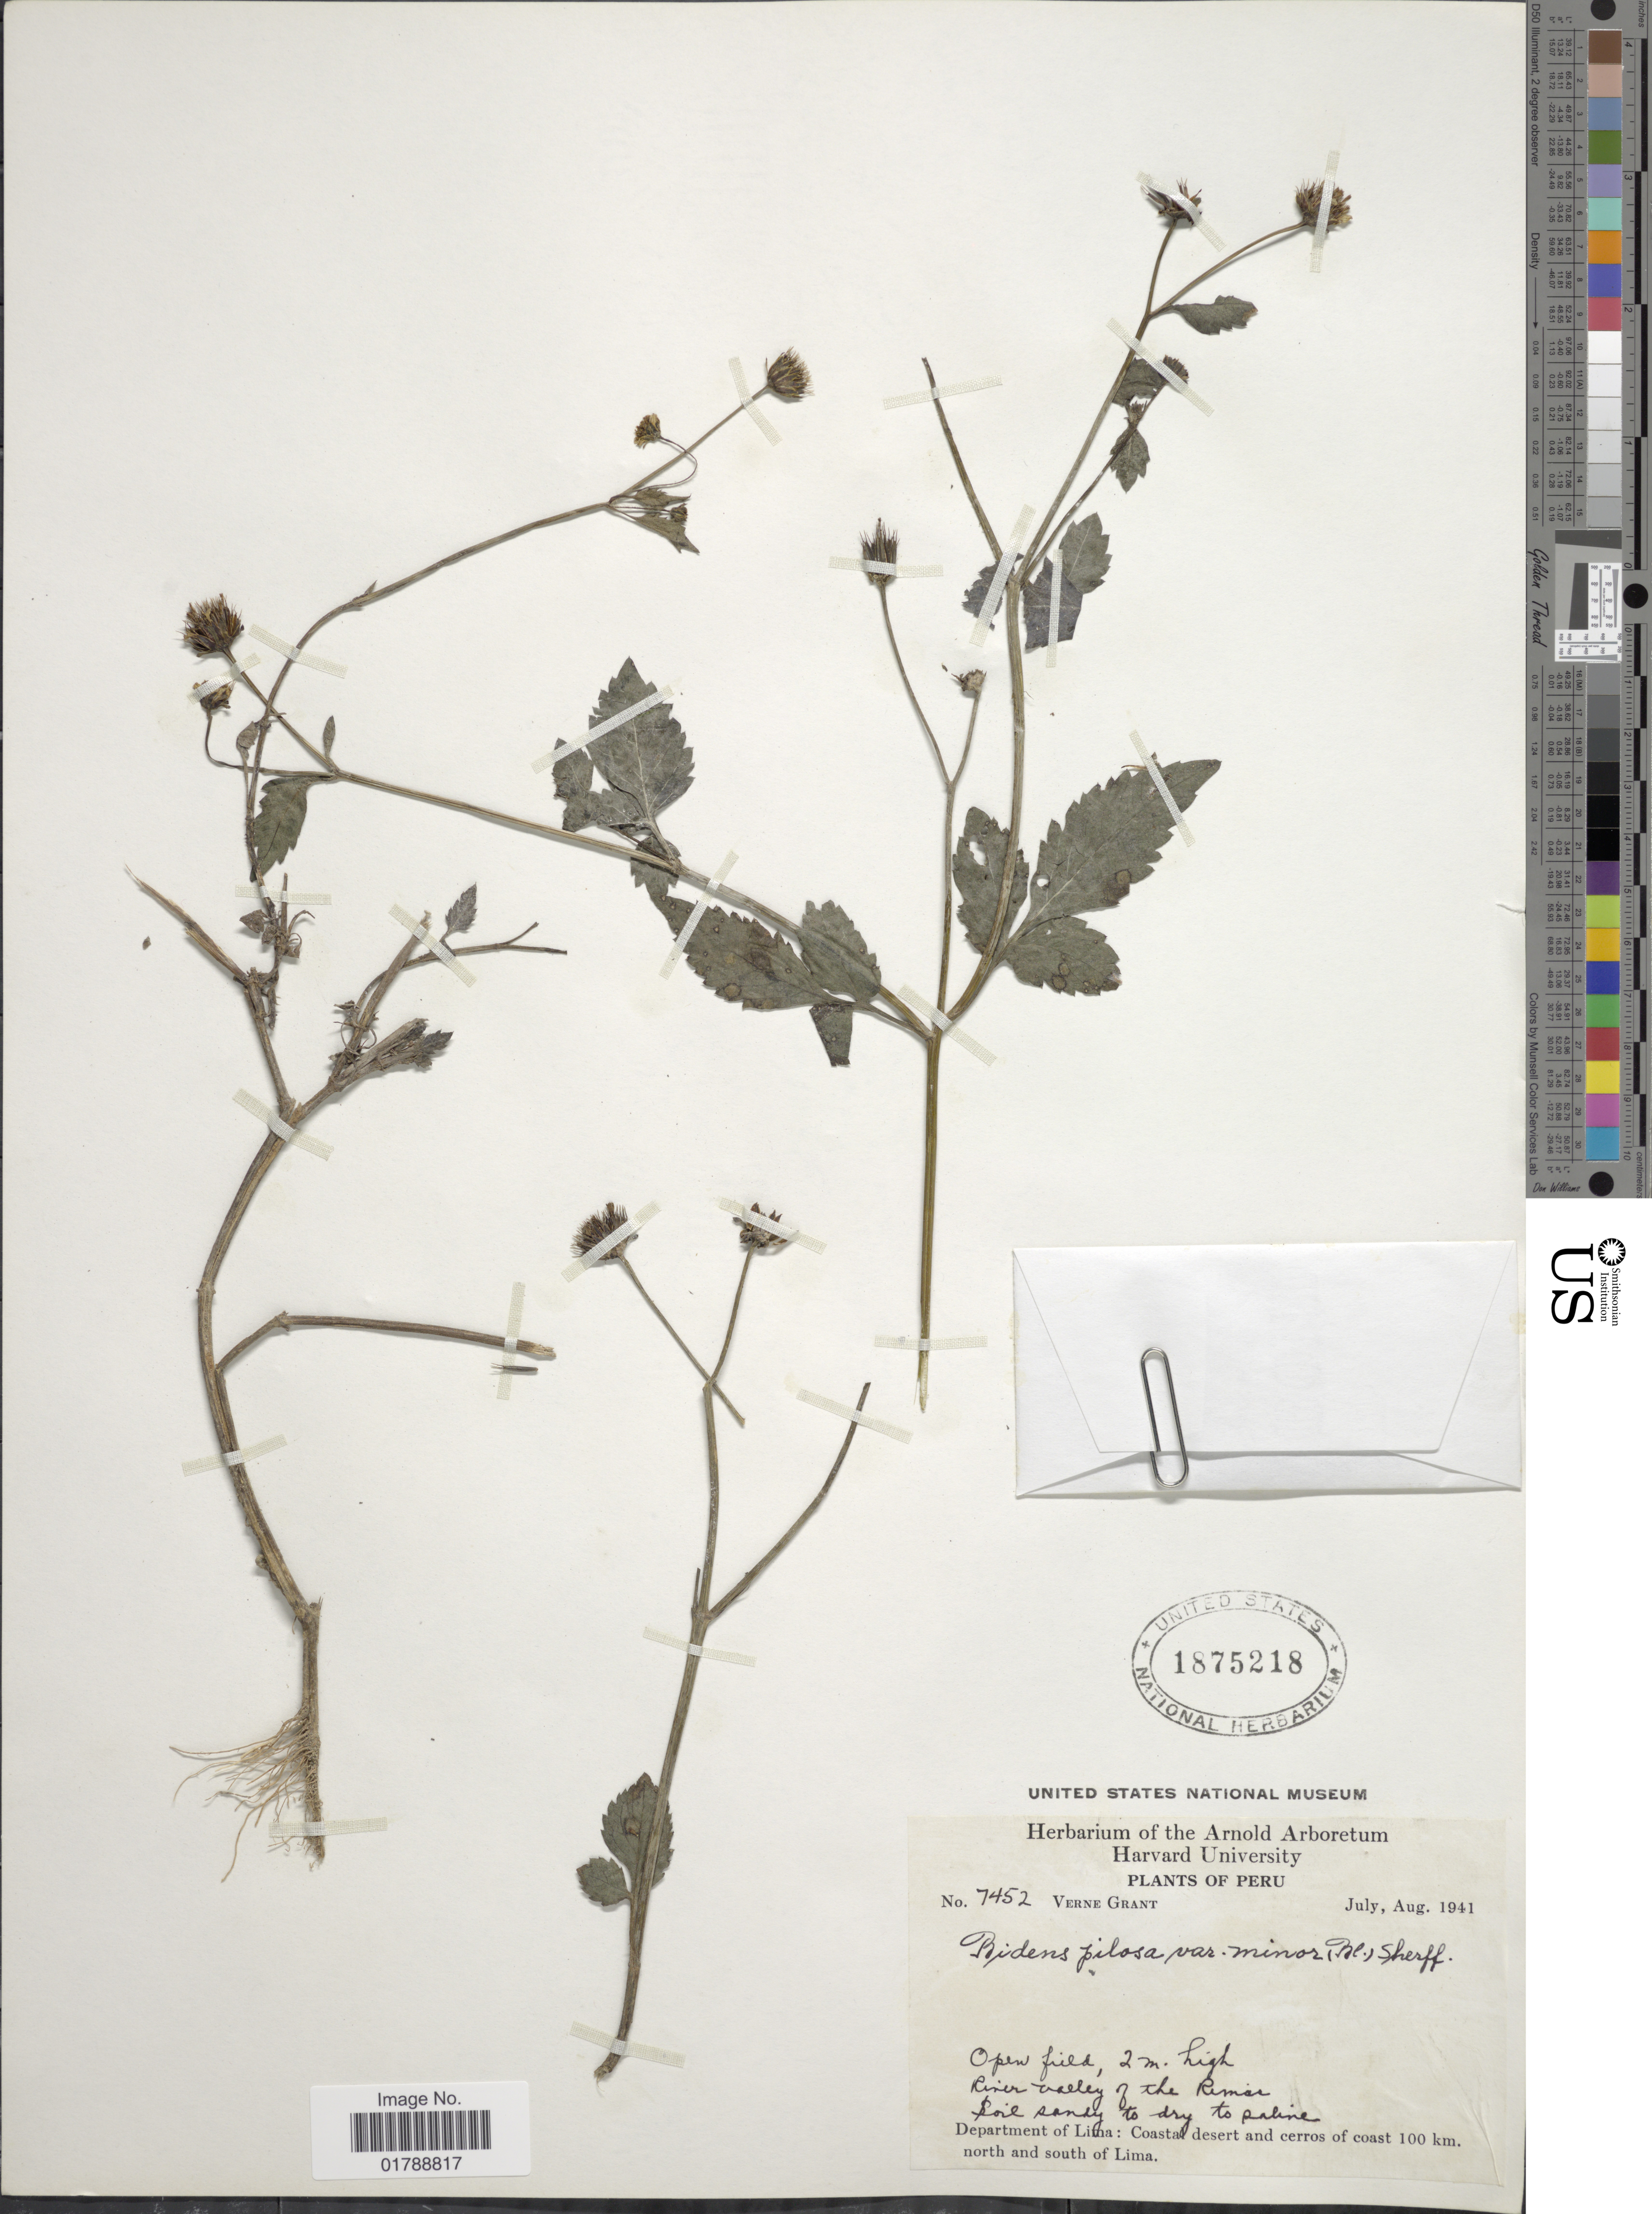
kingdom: Plantae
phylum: Tracheophyta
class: Magnoliopsida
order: Asterales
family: Asteraceae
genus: Bidens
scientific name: Bidens pilosa var. minor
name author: (Blume) Sherff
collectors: V. Grant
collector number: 7452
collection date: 1941-07/1941-08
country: Peru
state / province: Lima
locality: River valley of the Rimac, coastal desert and cerros of coast 100 km. north and south of Lima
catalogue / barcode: US 1875218